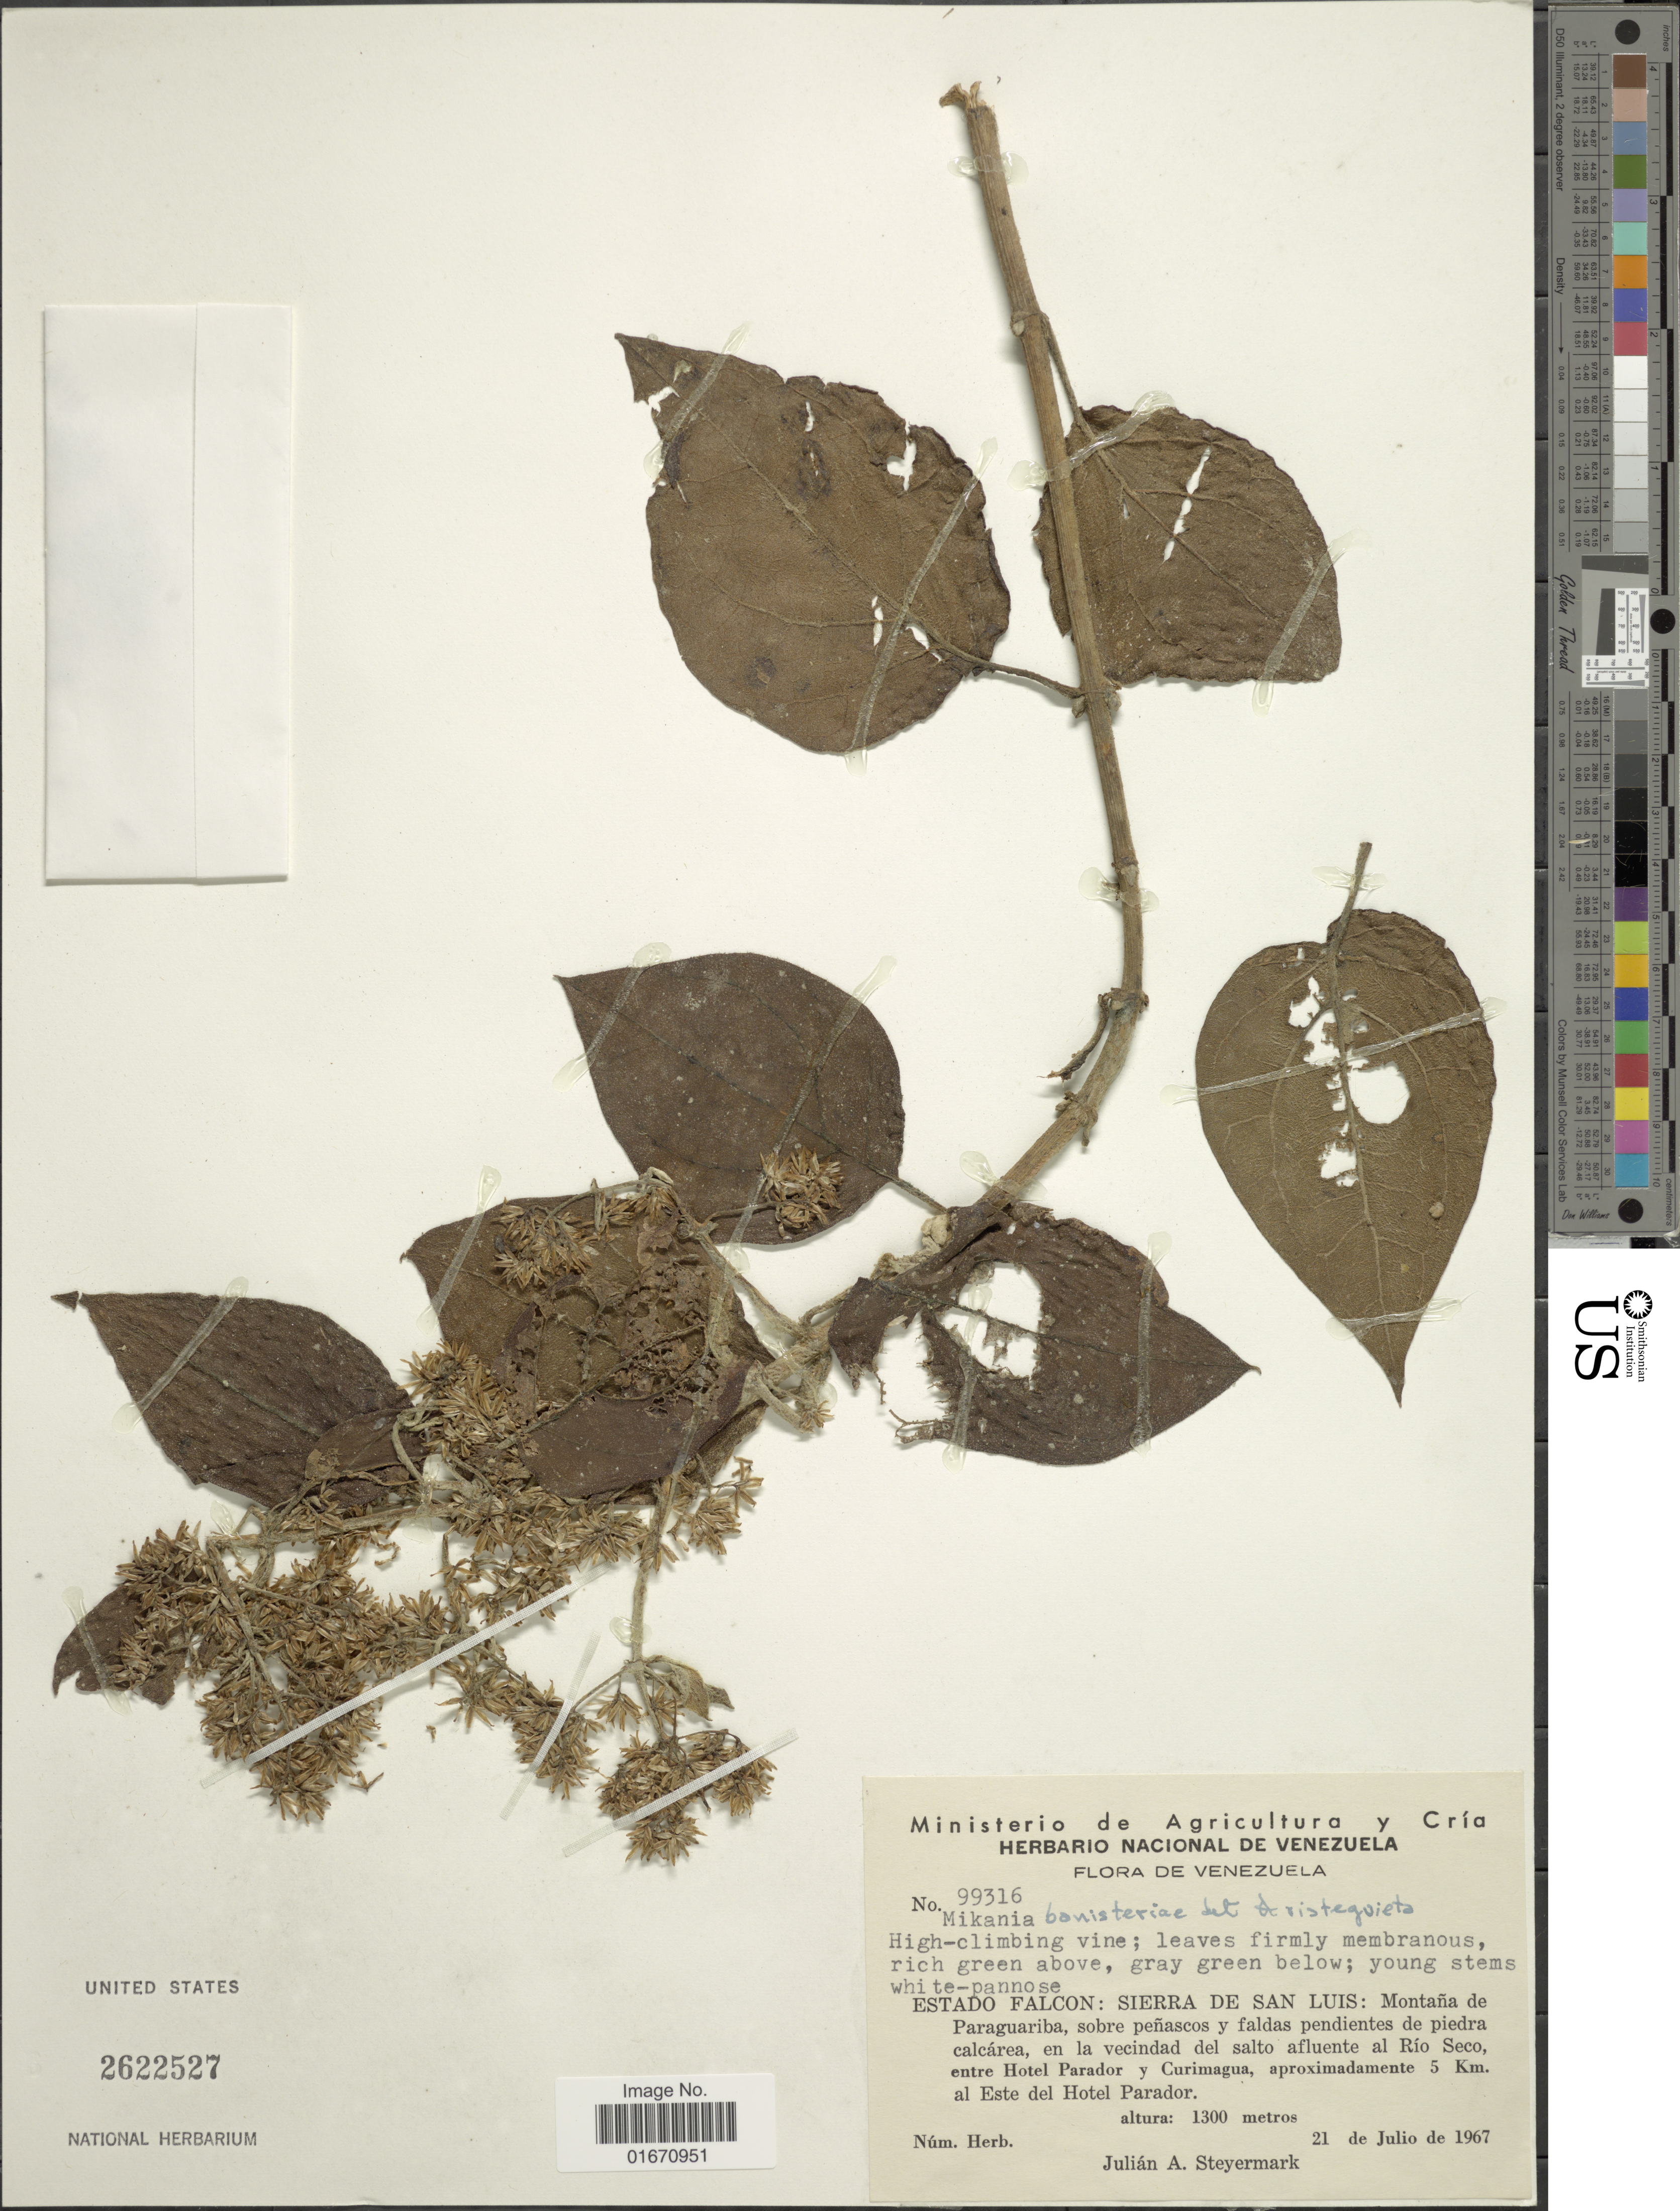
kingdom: Plantae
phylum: Tracheophyta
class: Magnoliopsida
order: Asterales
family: Asteraceae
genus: Mikania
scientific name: Mikania banisteriae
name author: DC.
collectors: J. Steyermark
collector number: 99316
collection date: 1967-07-21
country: Venezuela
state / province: Falcón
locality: Sierra de San Luis, Montana de Paraguariba, en la vecindad del salto afluente al Rio Seco, entre Hotel Parador y Curimagua, aproximadamente 5 km al Este del Hotel Parador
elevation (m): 1300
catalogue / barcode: US 2622527